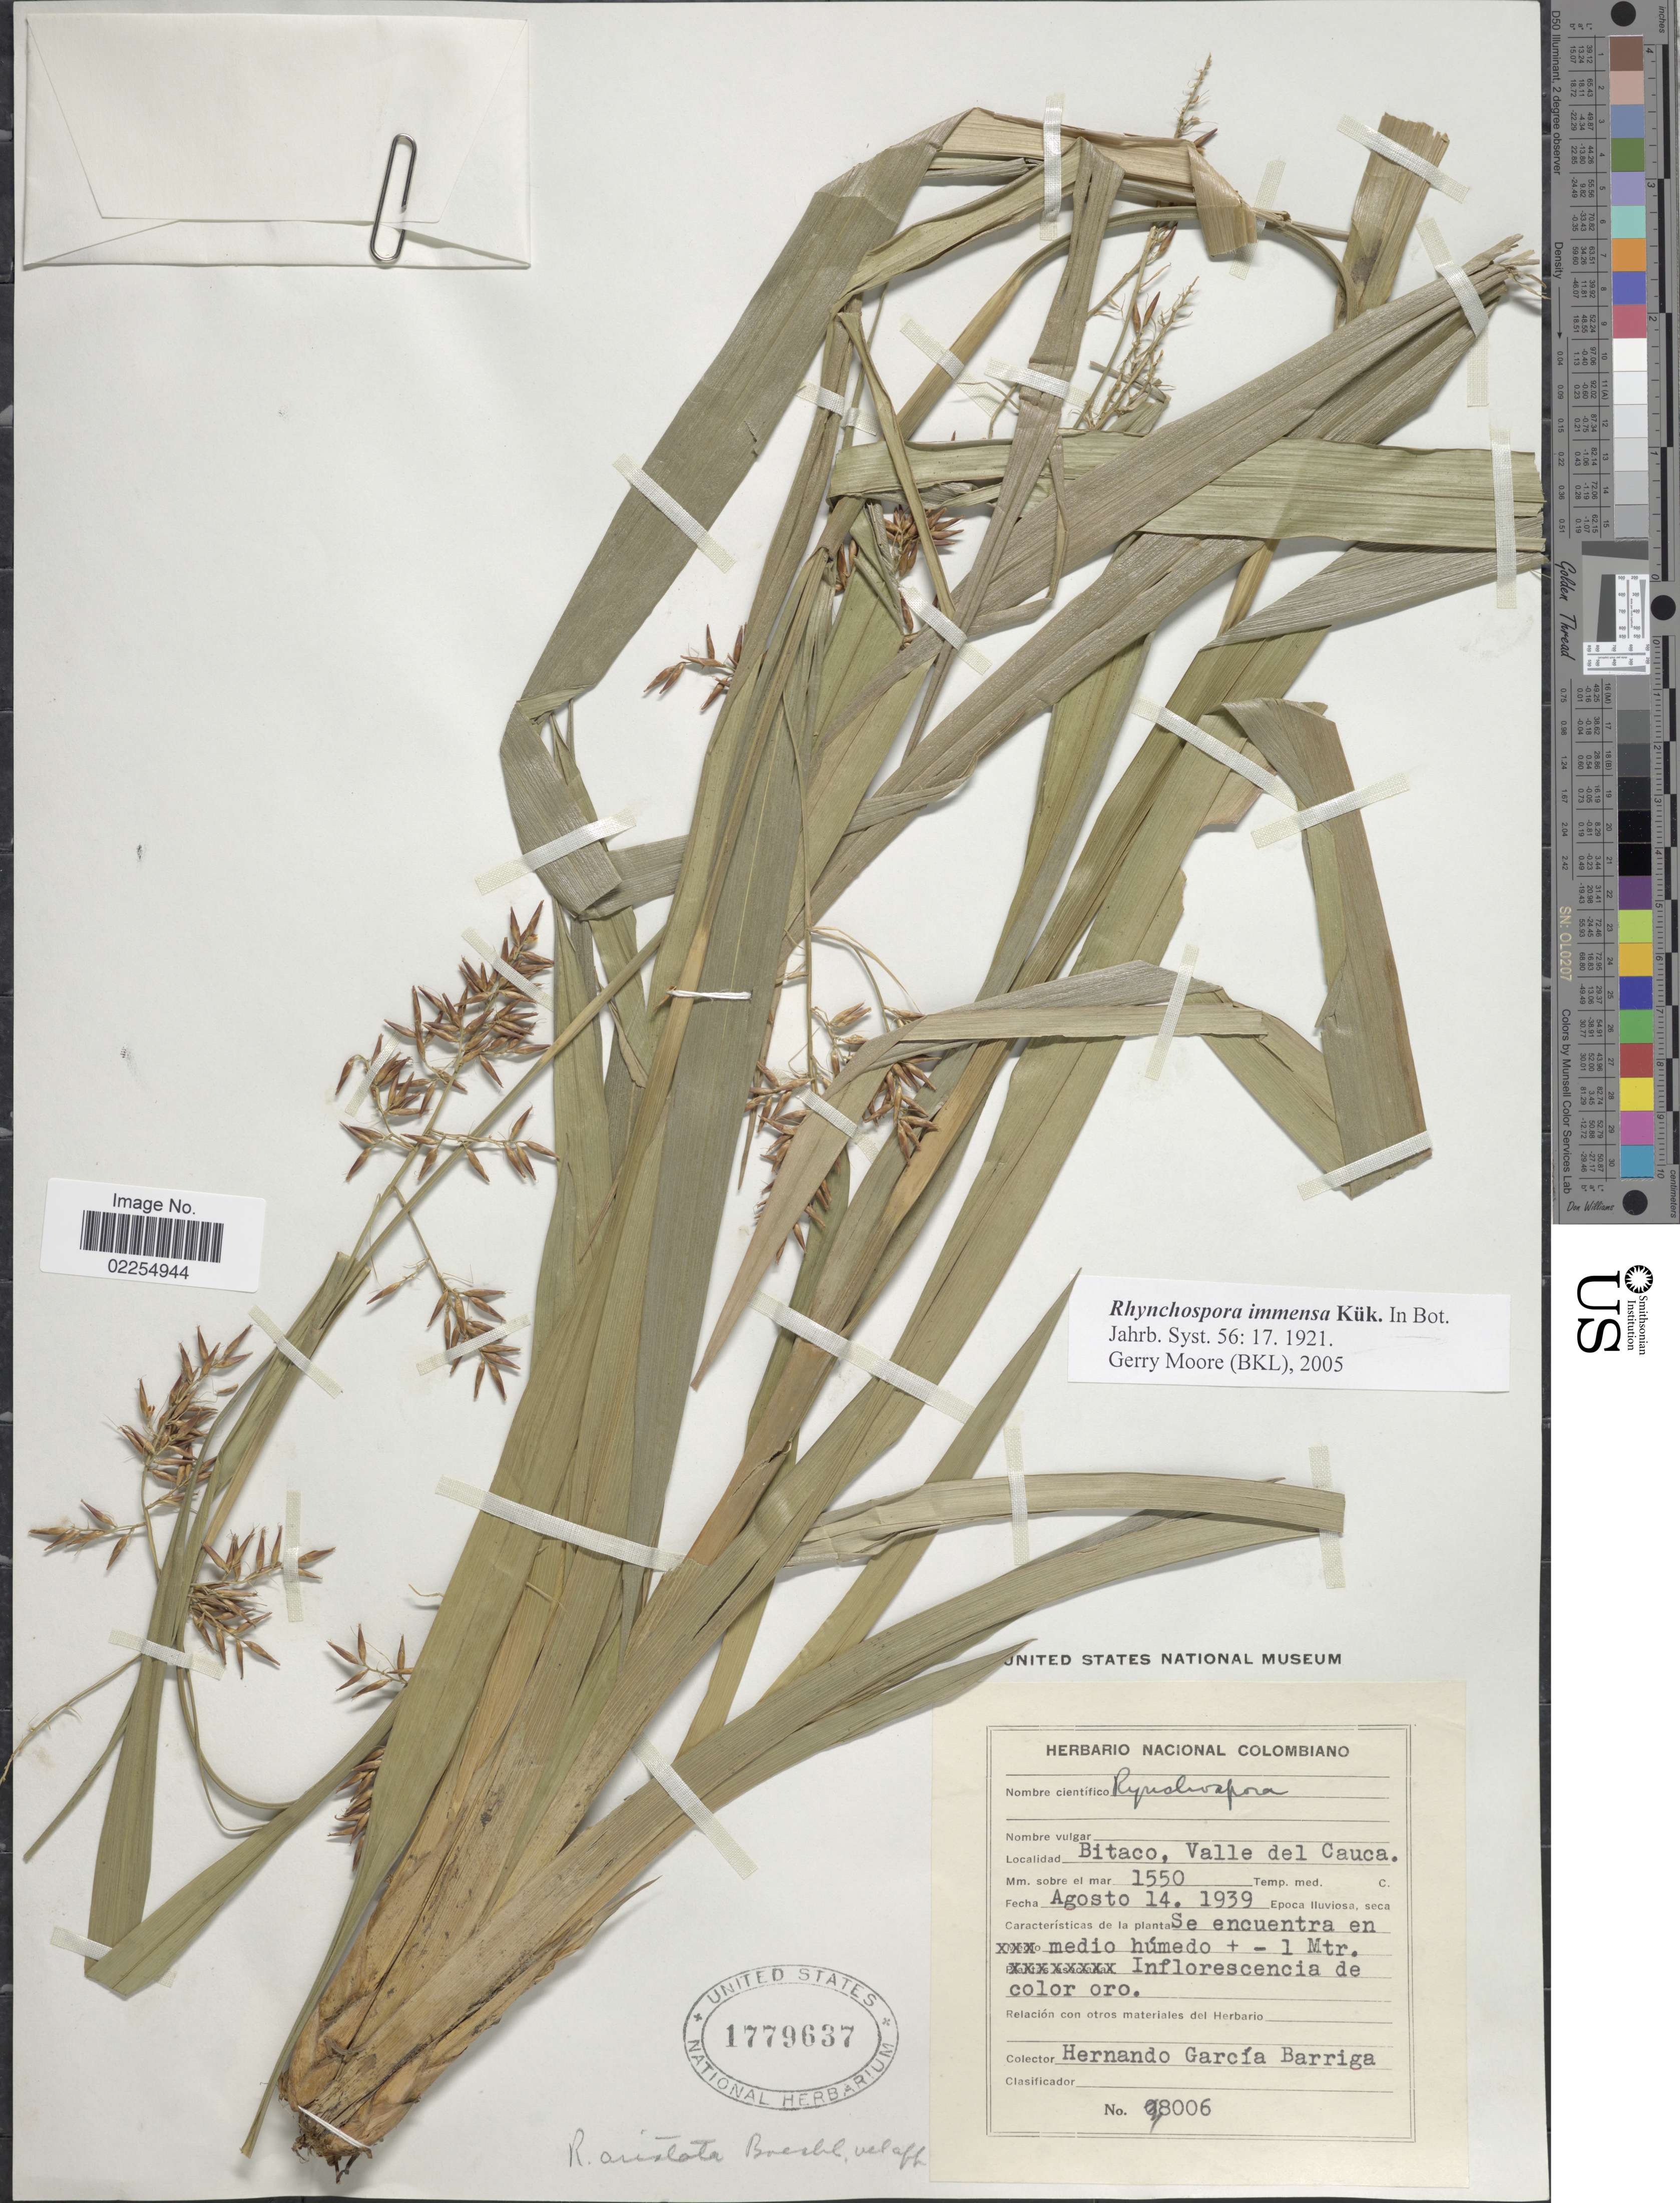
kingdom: Plantae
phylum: Tracheophyta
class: Liliopsida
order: Poales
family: Cyperaceae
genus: Rhynchospora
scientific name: Rhynchospora immensa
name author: Kük.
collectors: H. García Barriga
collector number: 8006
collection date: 1939-08-14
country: Colombia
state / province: Valle del Cauca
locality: Bitaco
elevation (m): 1550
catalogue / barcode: US 1779637